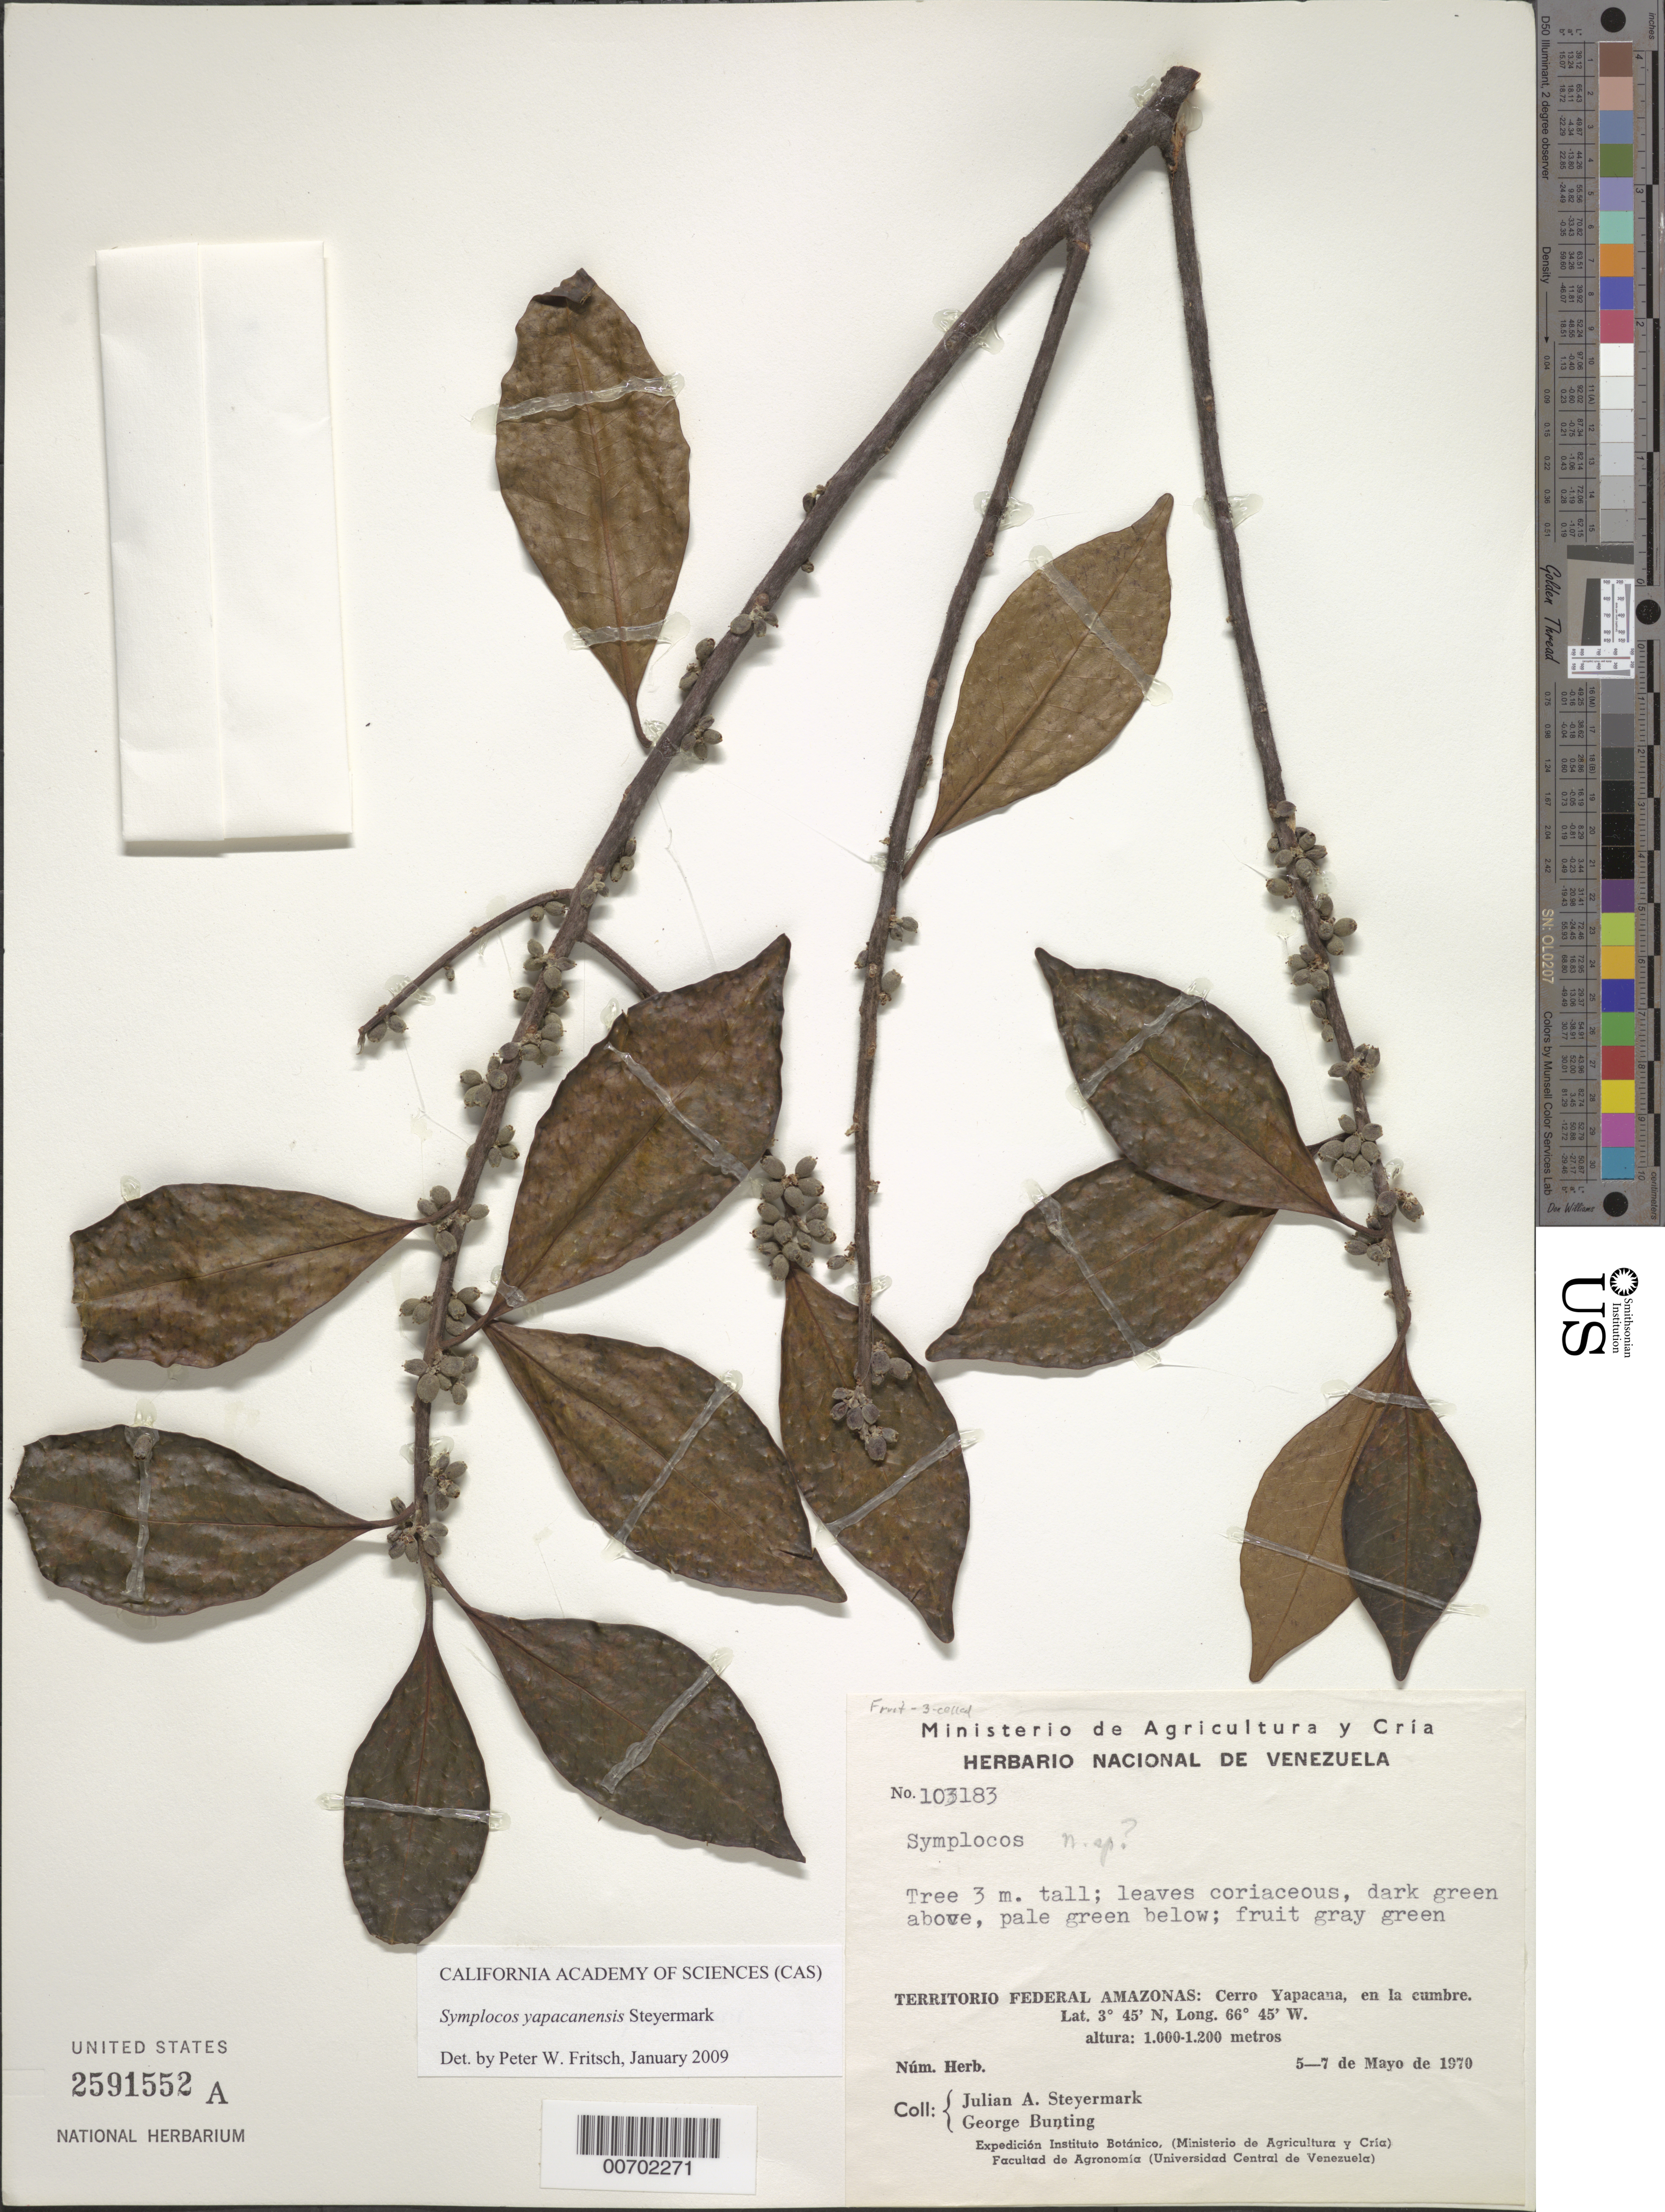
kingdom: Plantae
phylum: Tracheophyta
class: Magnoliopsida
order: Ericales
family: Symplocaceae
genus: Symplocos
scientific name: Symplocos yapacanensis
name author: Steyerm.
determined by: Fritsch, Peter W.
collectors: J. Steyermark & G. S. Bunting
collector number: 103183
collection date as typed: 5-May-70 to 7-May-70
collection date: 1970-05-05/1970-05-07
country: Venezuela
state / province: Amazonas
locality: Cerro Yapacána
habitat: Summit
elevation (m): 1000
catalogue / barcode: US 2591552A